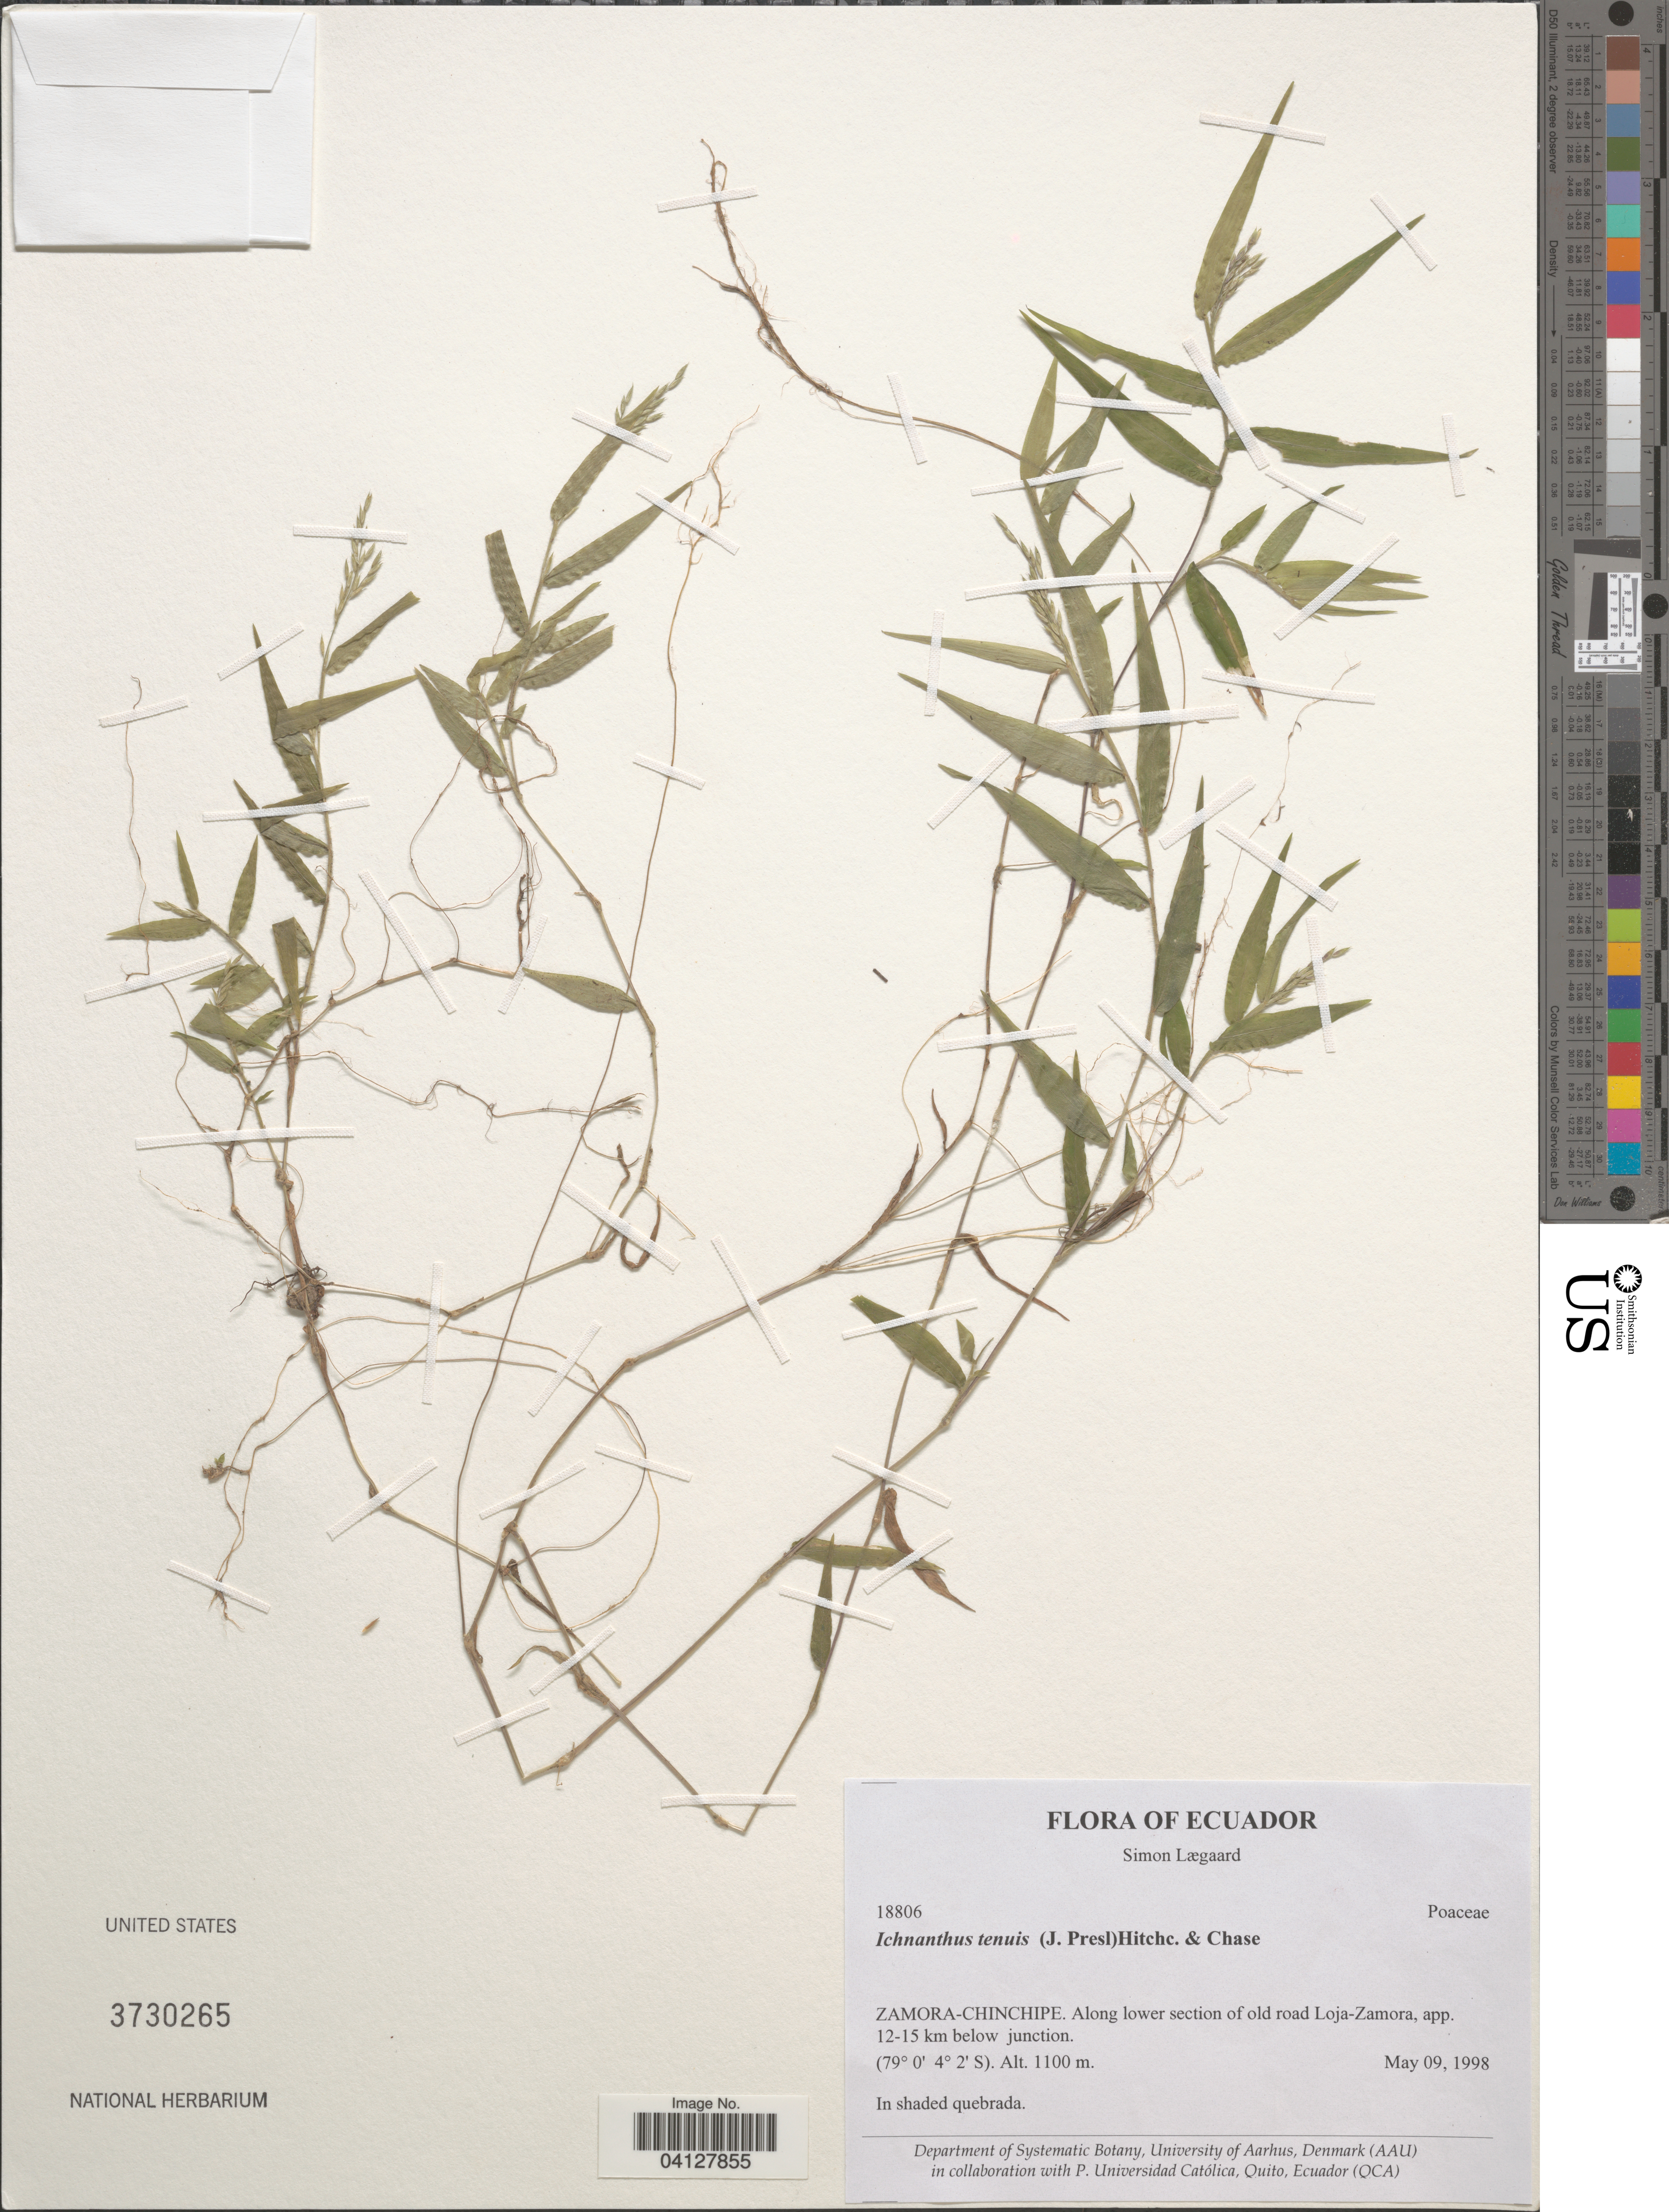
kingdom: Plantae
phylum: Tracheophyta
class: Liliopsida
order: Poales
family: Poaceae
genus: Ichnanthus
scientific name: Ichnanthus tenuis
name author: (J. Presl) Hitchc. & Chase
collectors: S. Lægaard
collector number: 18806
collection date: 1998-05-09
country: Ecuador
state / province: Zamora-Chinchipe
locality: Along lower section of old road Loja-Zamora, app. 12-15 km below junction.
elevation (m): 1100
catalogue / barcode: US 3730265